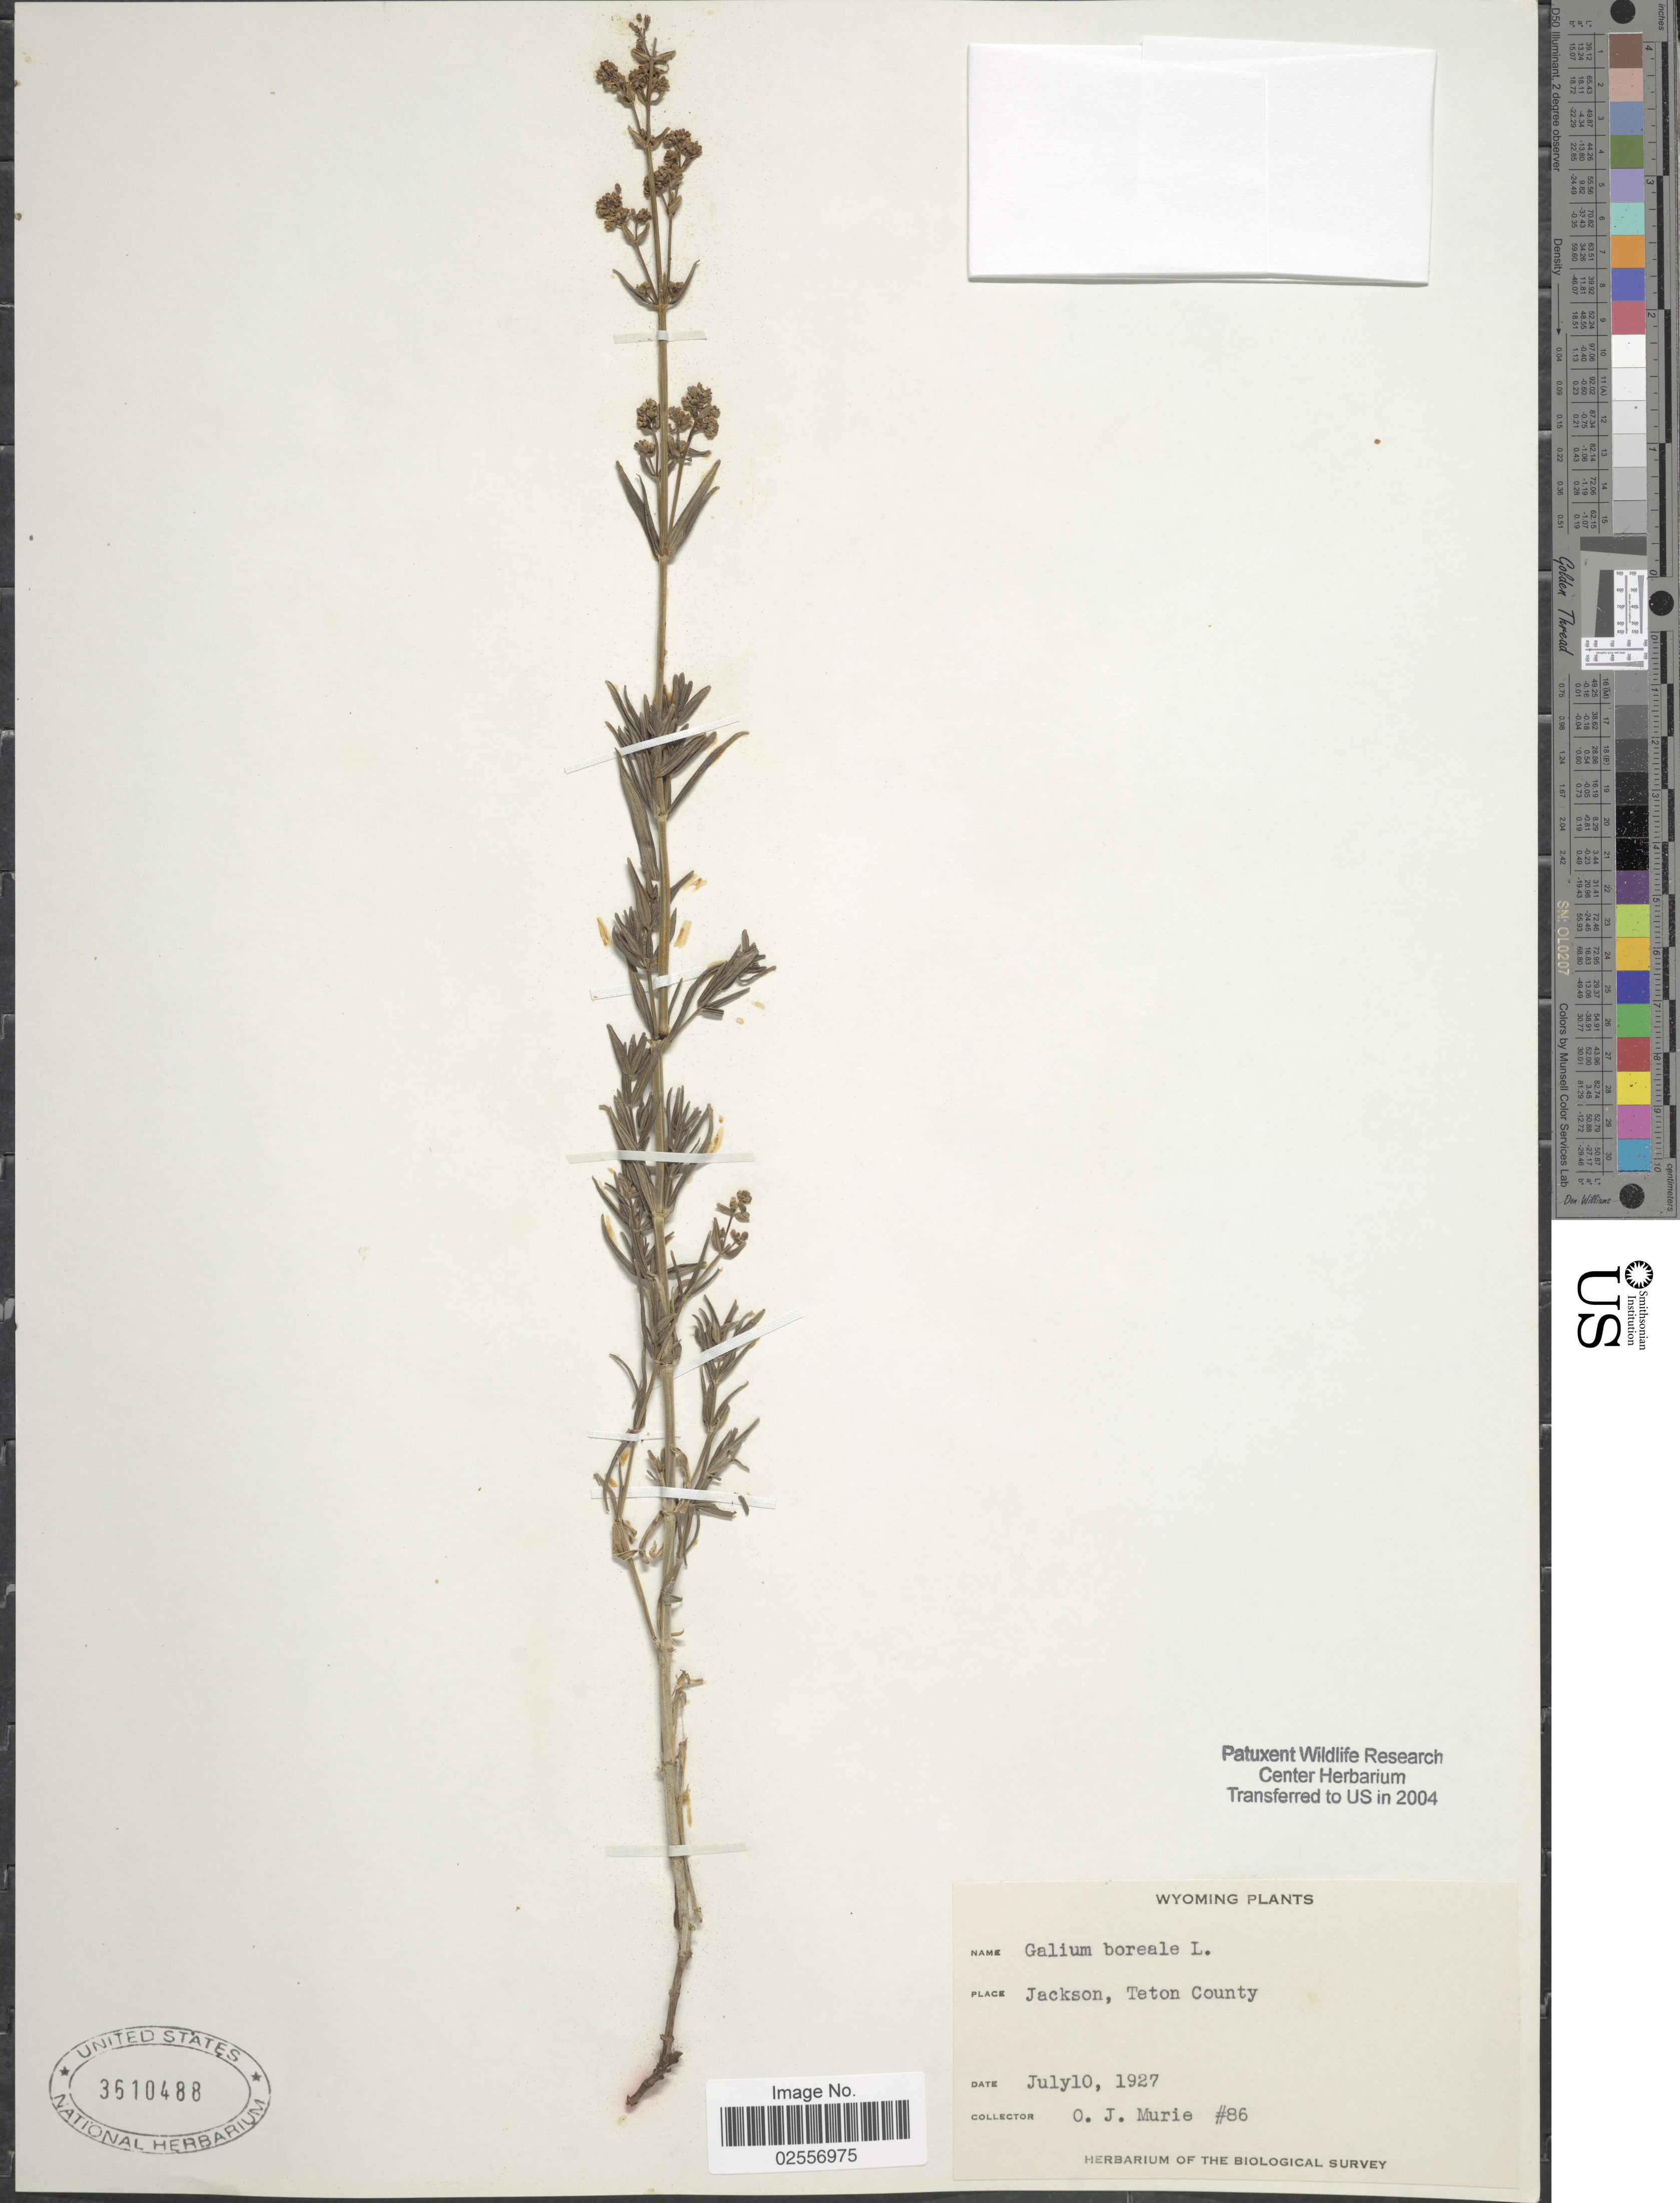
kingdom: Plantae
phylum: Tracheophyta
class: Magnoliopsida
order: Gentianales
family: Rubiaceae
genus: Galium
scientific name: Galium boreale L.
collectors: O. Murie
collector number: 86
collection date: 1927-07-10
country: United States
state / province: Wyoming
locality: Jackson, Teton County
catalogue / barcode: US 3610488